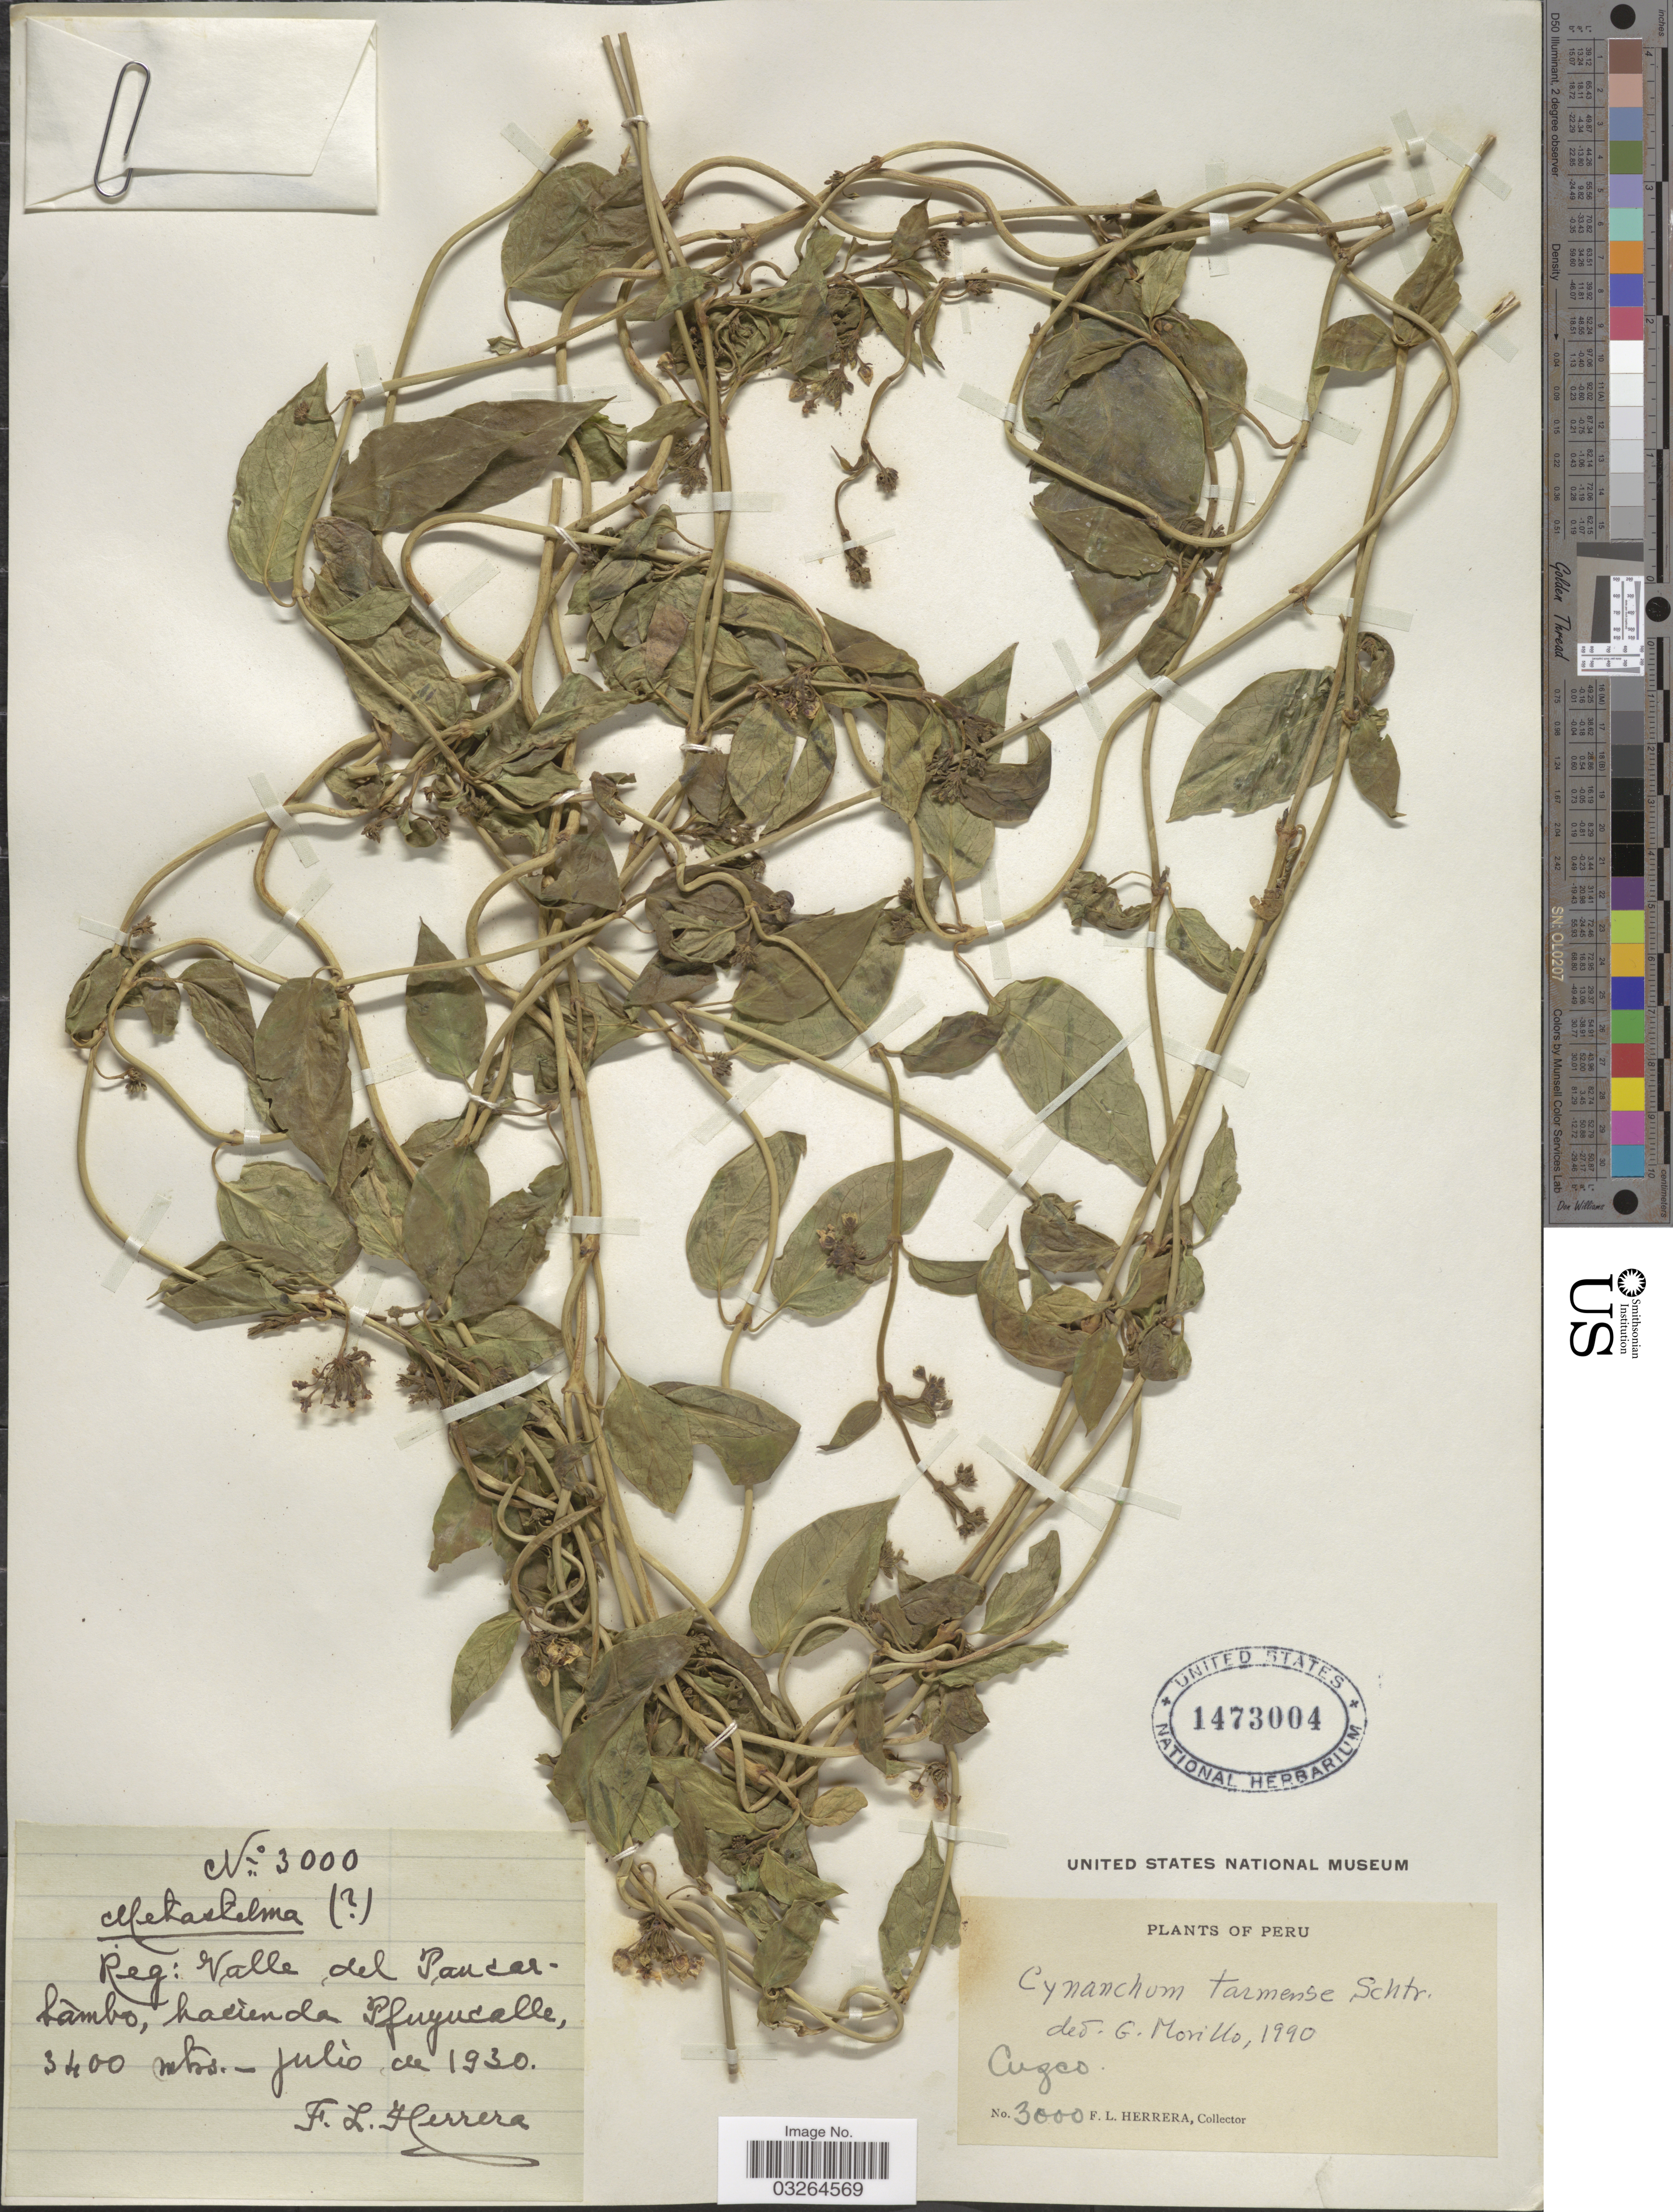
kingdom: Plantae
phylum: Tracheophyta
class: Magnoliopsida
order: Gentianales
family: Apocynaceae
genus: Cynanchum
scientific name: Cynanchum tarmense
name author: Schltr.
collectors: F. L. Herrera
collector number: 3000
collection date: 1930-07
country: Peru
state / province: Cusco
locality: Valle del Paucartambo, hacienda Pfuyucalla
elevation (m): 3400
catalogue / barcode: US 1473004